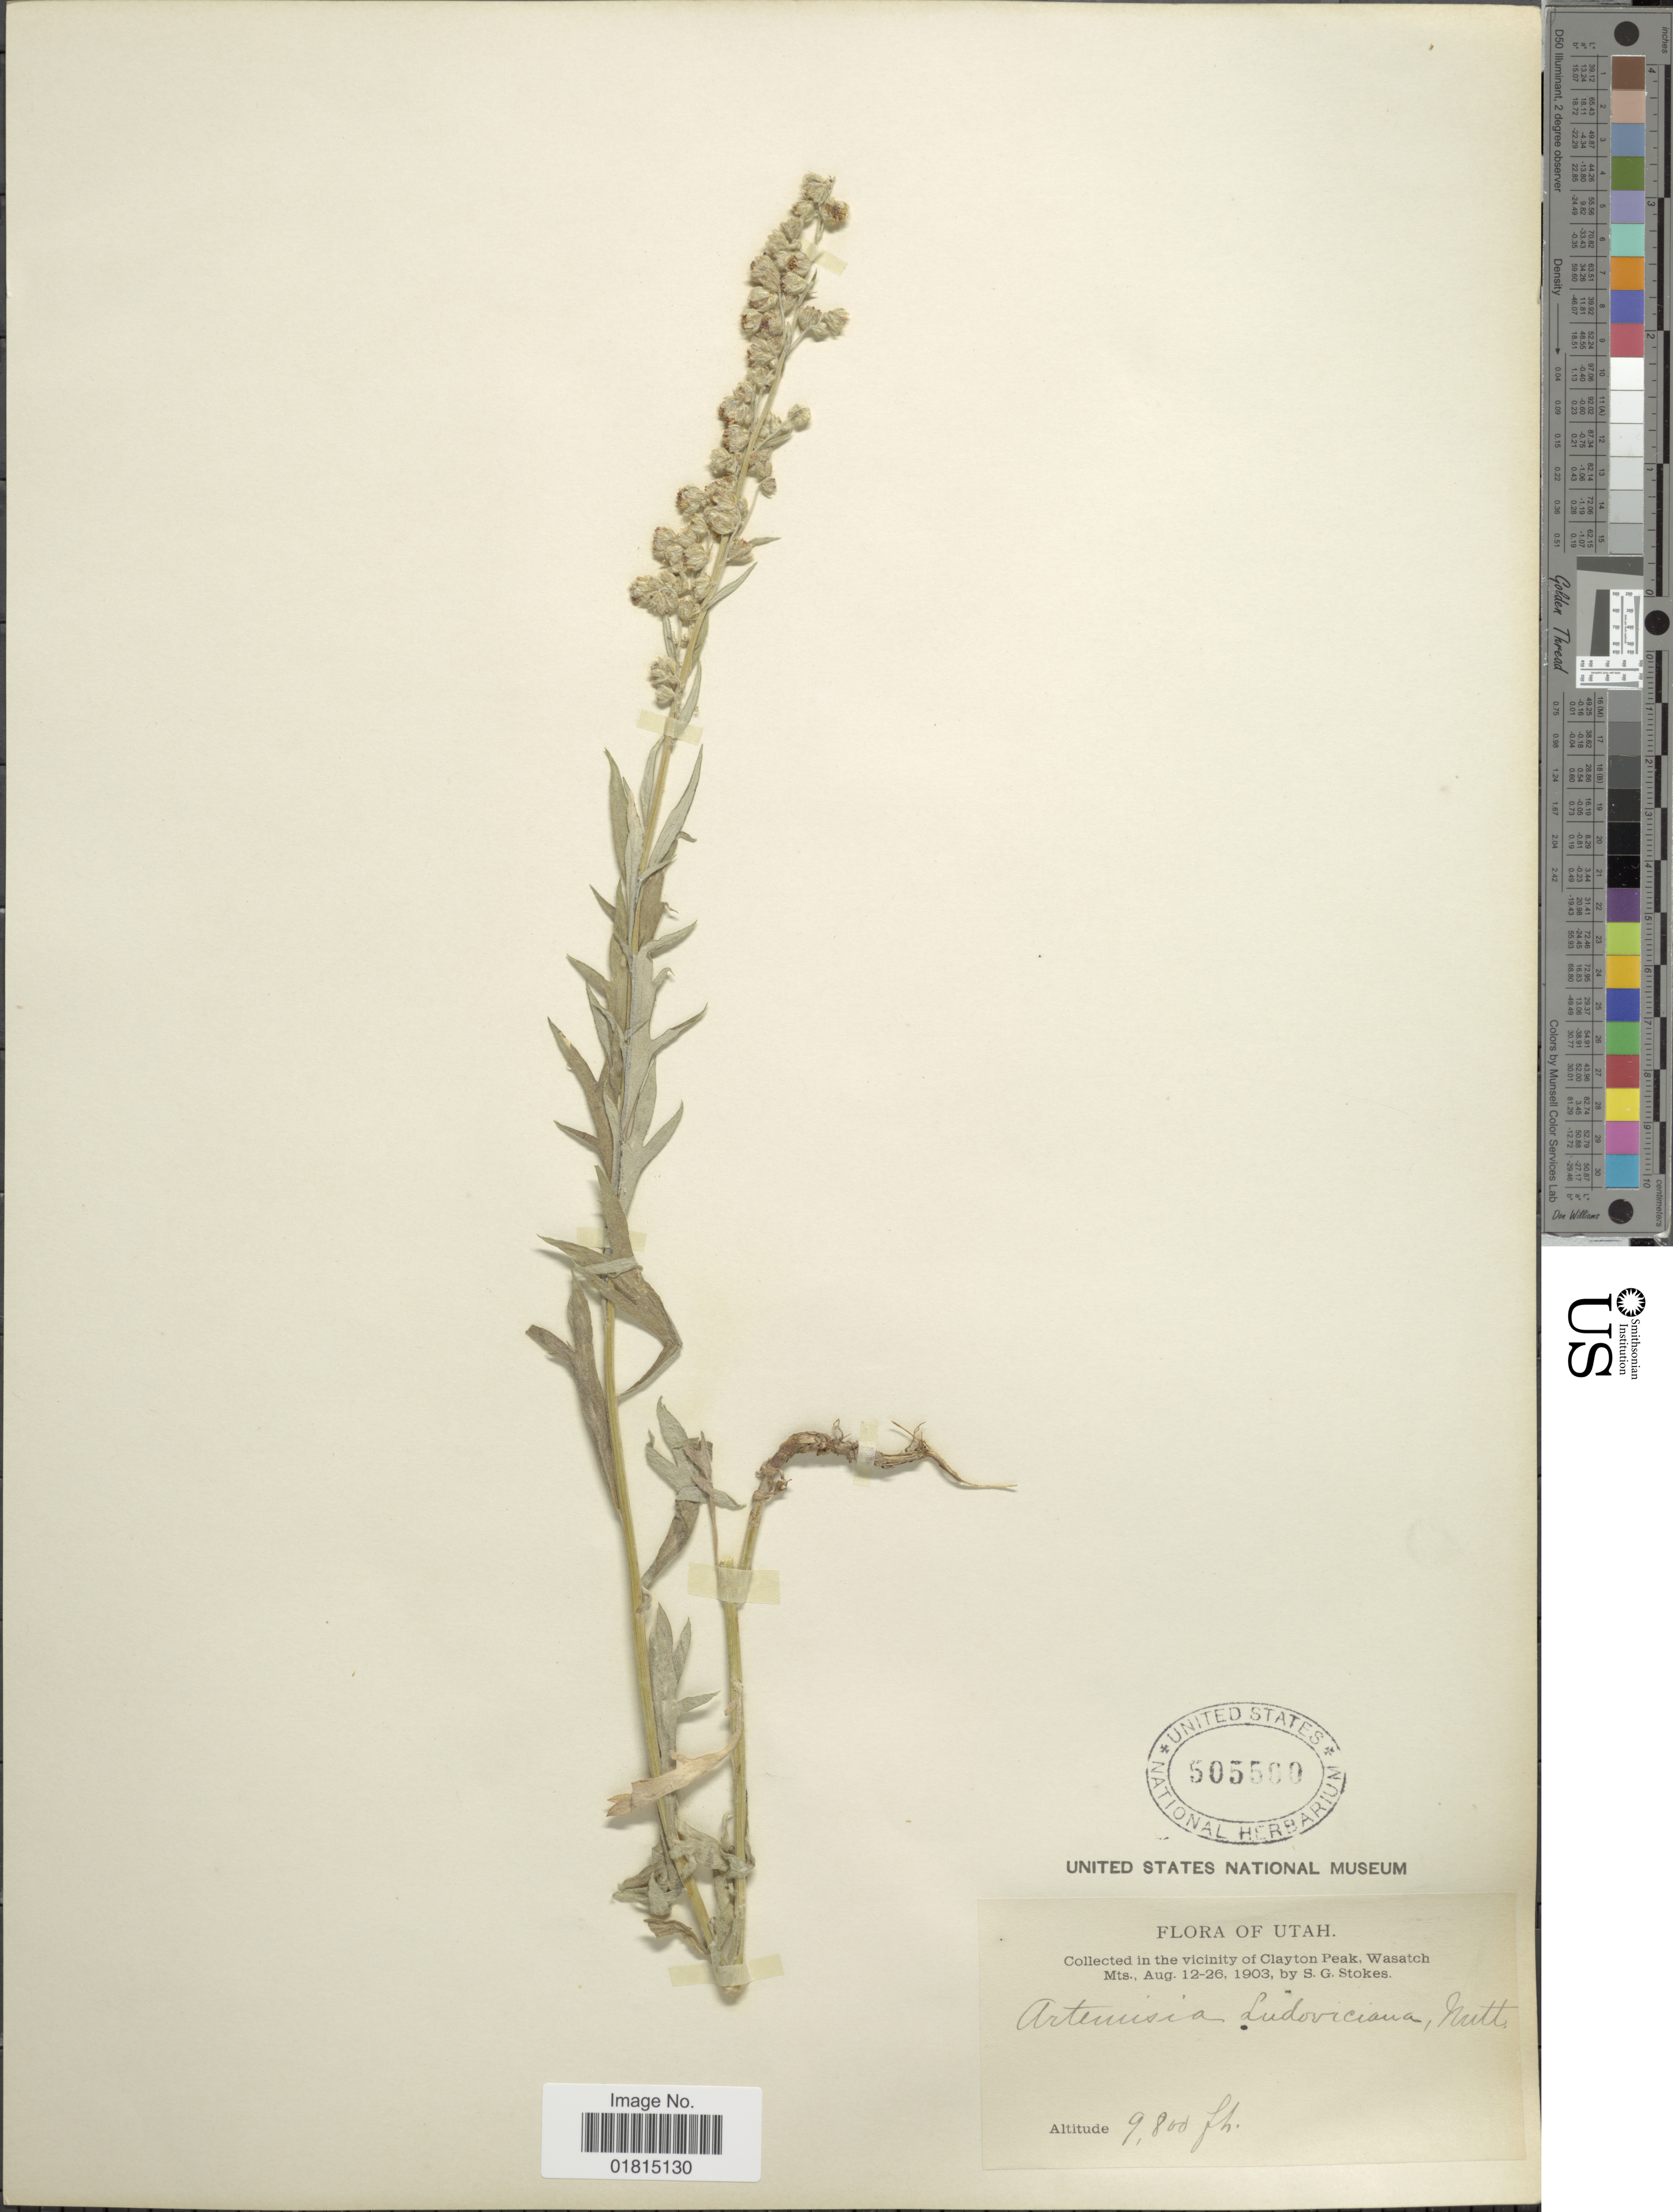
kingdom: Plantae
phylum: Tracheophyta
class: Magnoliopsida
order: Asterales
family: Asteraceae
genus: Artemisia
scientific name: Artemisia diversifolia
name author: Rydb.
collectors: S. G. Stokes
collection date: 1903-08-12/1903-08-26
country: United States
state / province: Utah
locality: In the vicinity of Clayton Peak, Wasatch Mts.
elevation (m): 2987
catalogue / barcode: US 505500